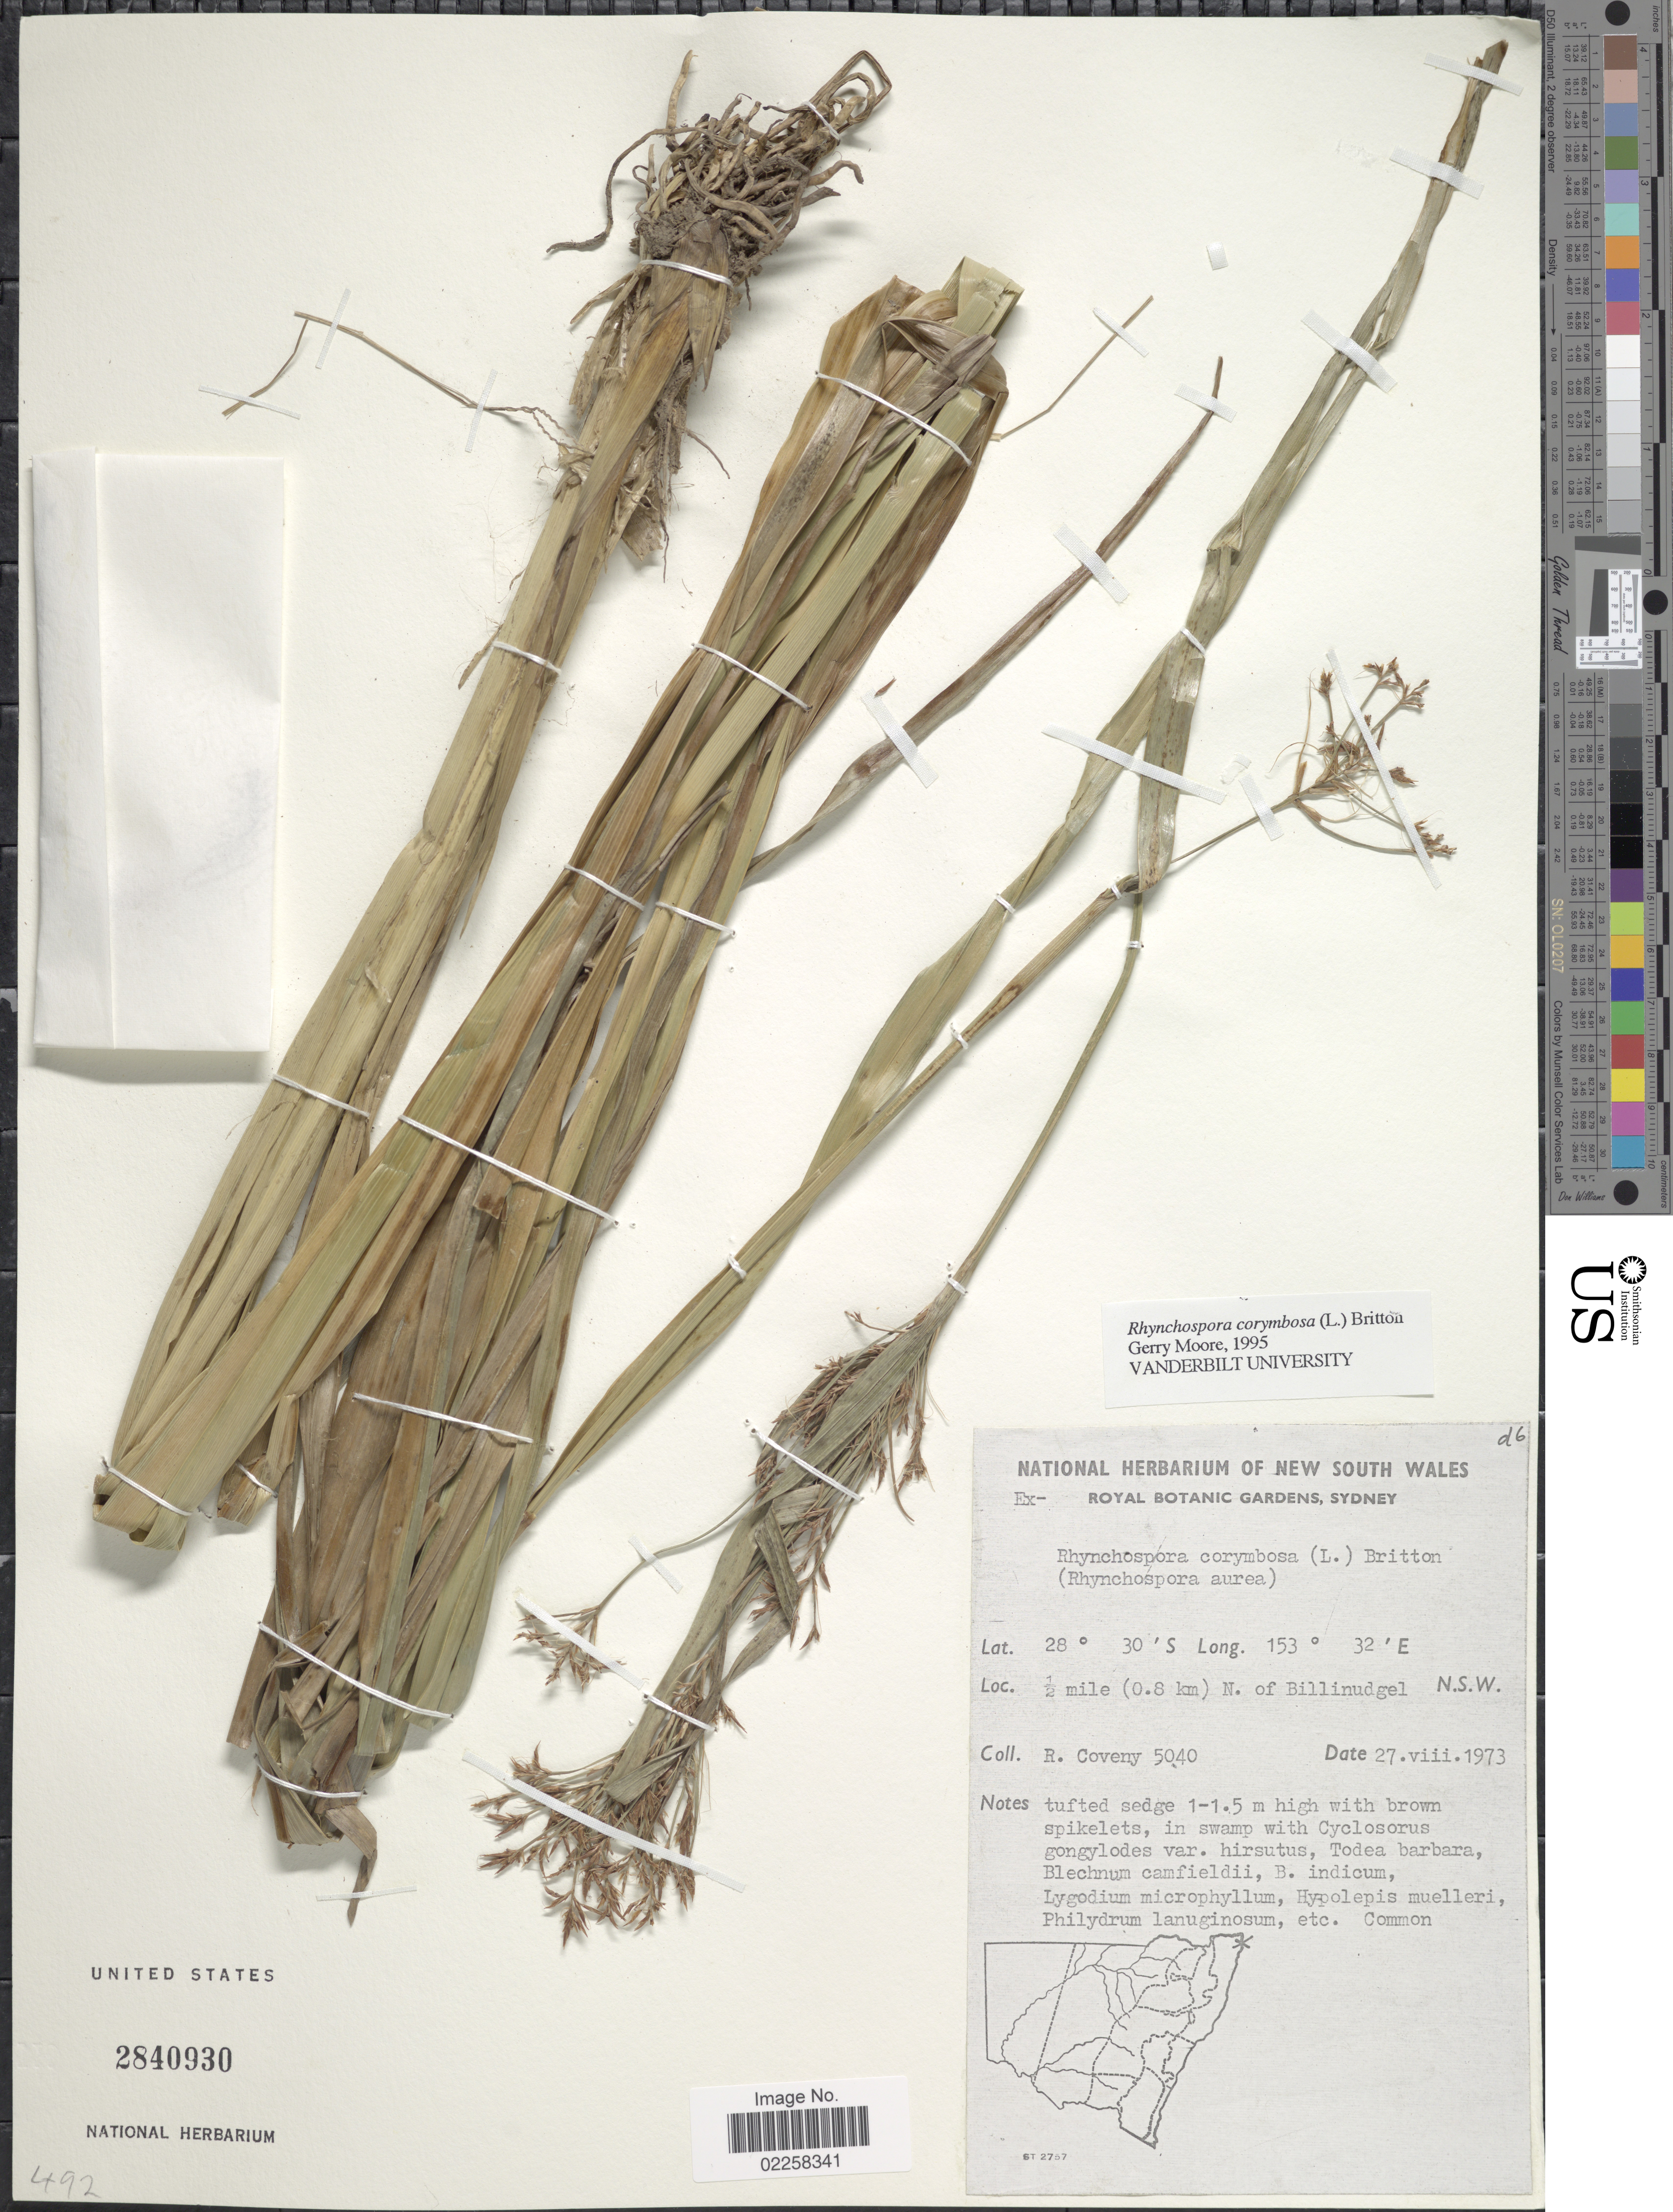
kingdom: Plantae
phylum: Tracheophyta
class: Liliopsida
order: Poales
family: Cyperaceae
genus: Rhynchospora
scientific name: Rhynchospora corymbosa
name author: (L.) Britton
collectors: R. Coveny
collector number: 5040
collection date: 1973-08-27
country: Australia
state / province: New South Wales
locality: ½ mile (0.8 km) N. of Billinudgel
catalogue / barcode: US 2840930